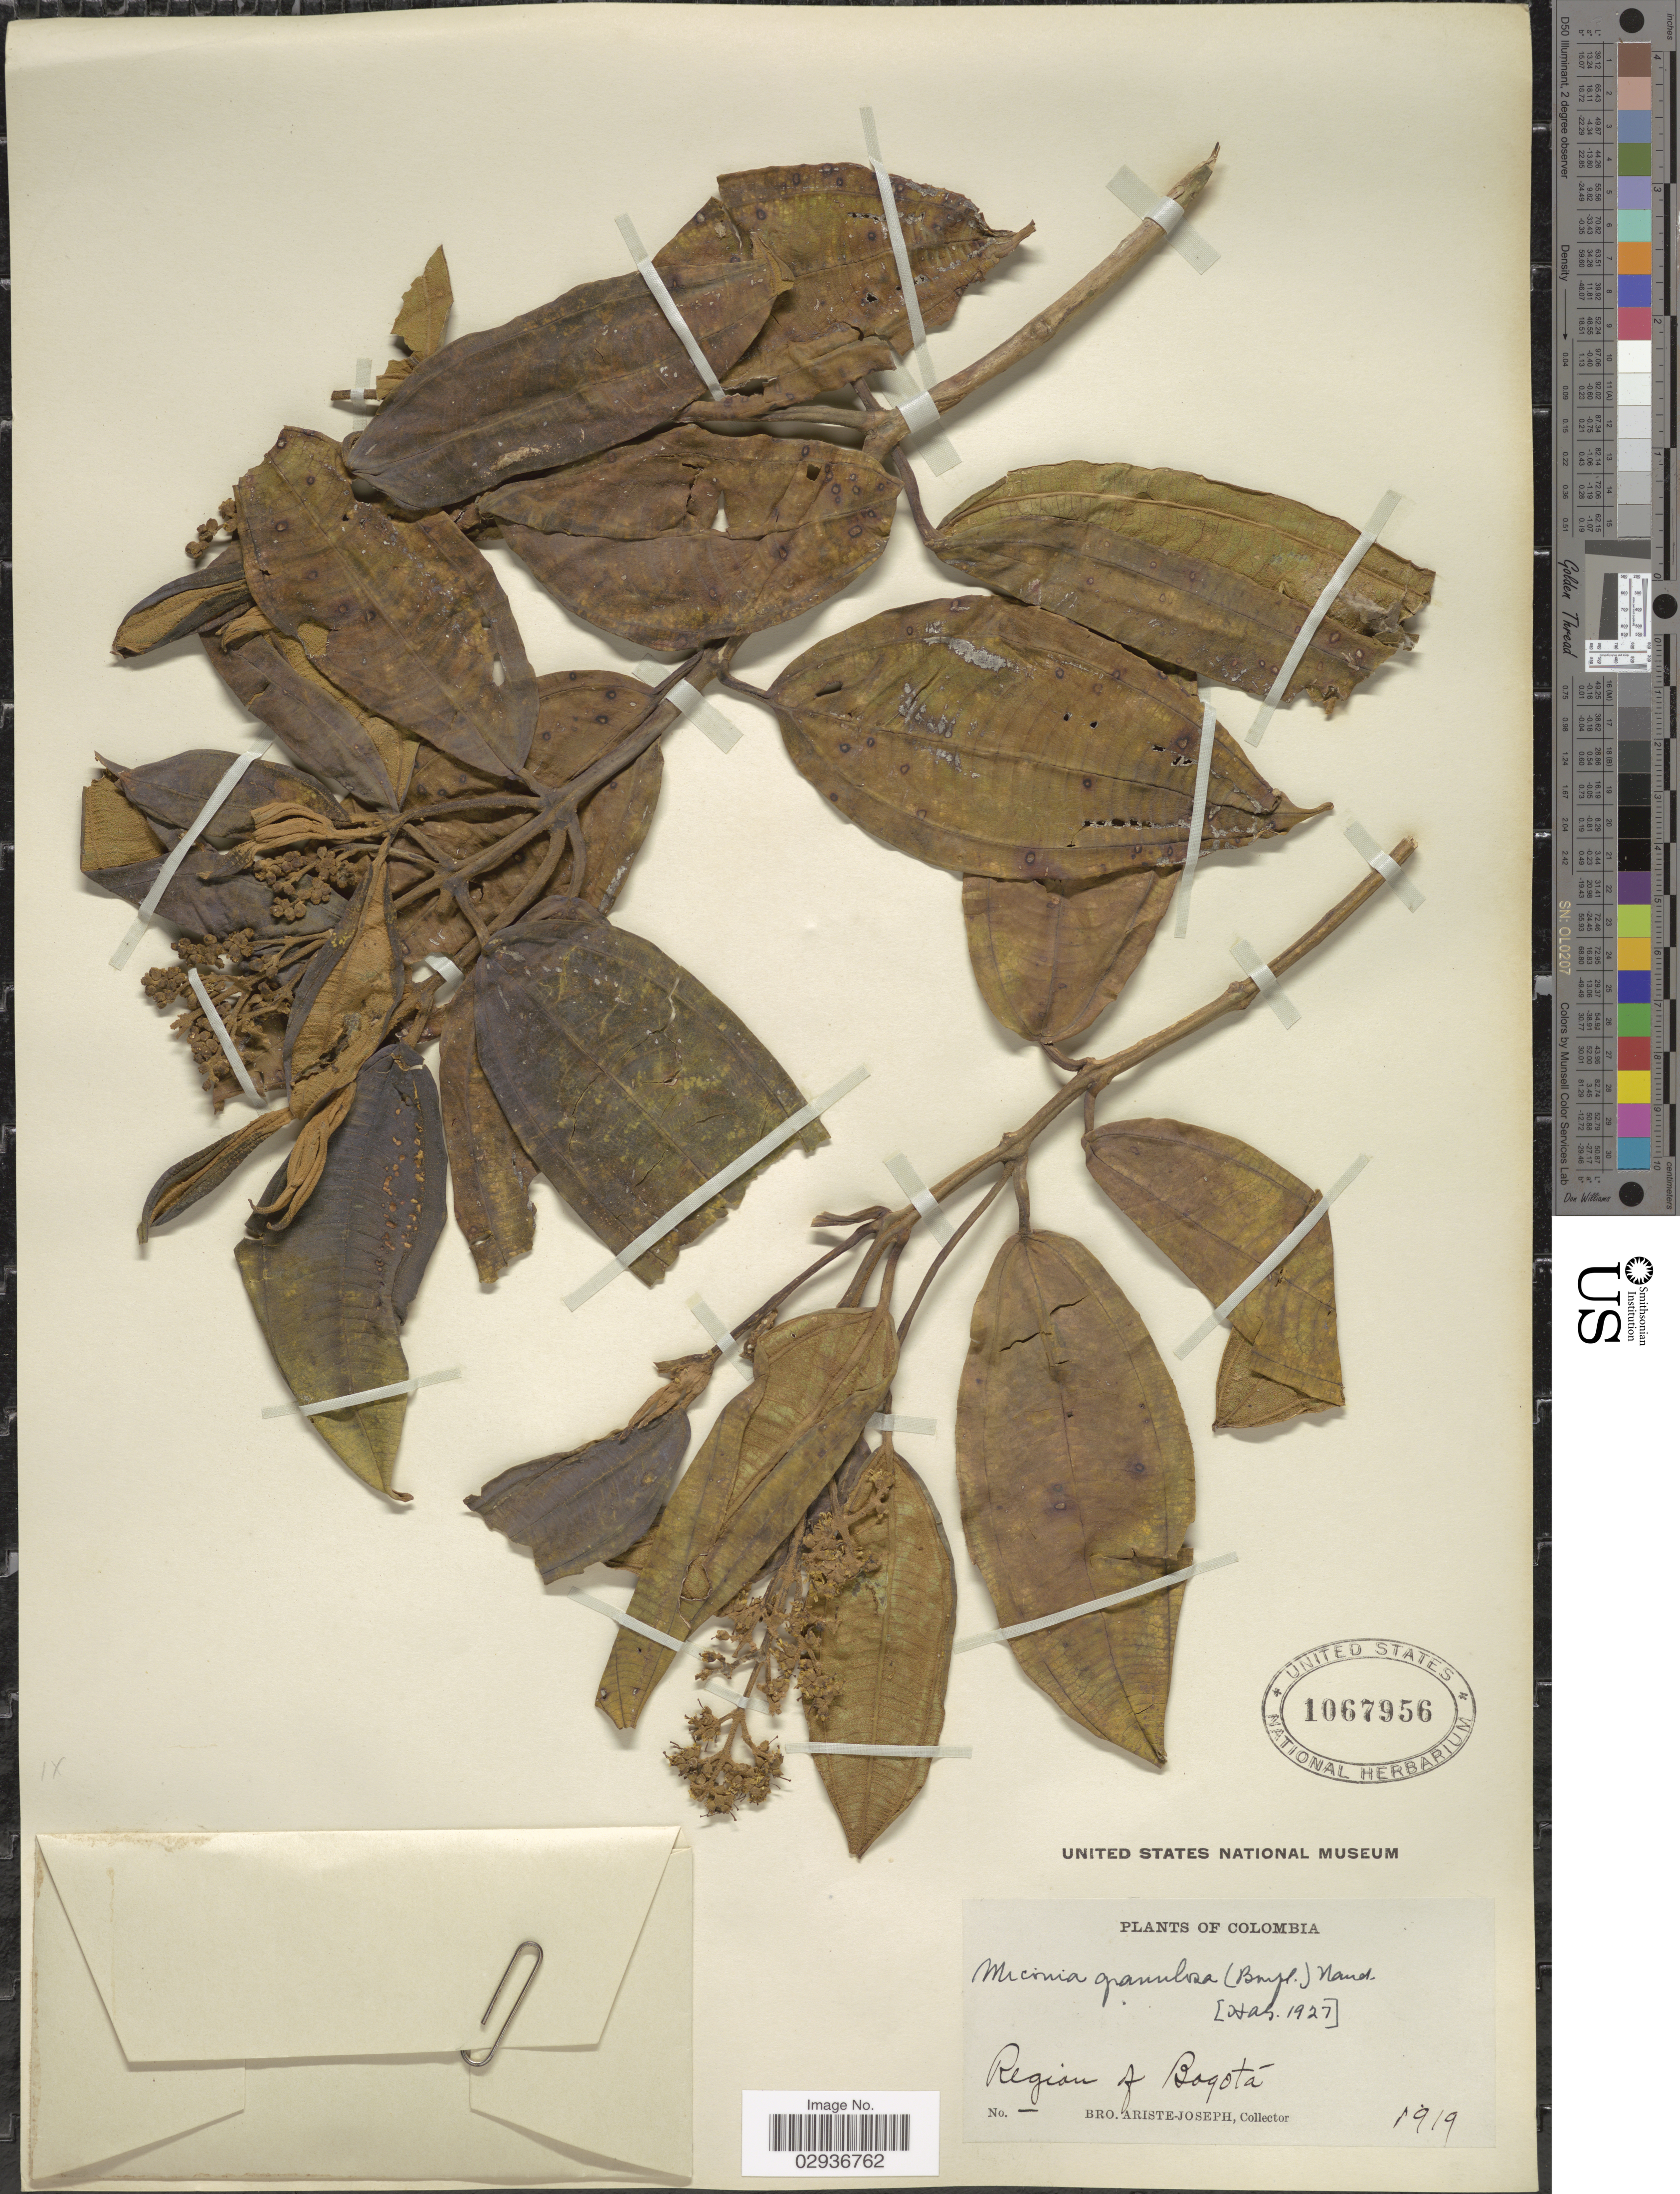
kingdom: Plantae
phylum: Tracheophyta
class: Magnoliopsida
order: Myrtales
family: Melastomataceae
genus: Miconia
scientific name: Miconia biappendiculata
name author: (Naudin) L. Uribe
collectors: Bro. Ariste-Joseph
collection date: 1919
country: Colombia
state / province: Bogota D.C.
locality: Region of Bogotá.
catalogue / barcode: US 1067956